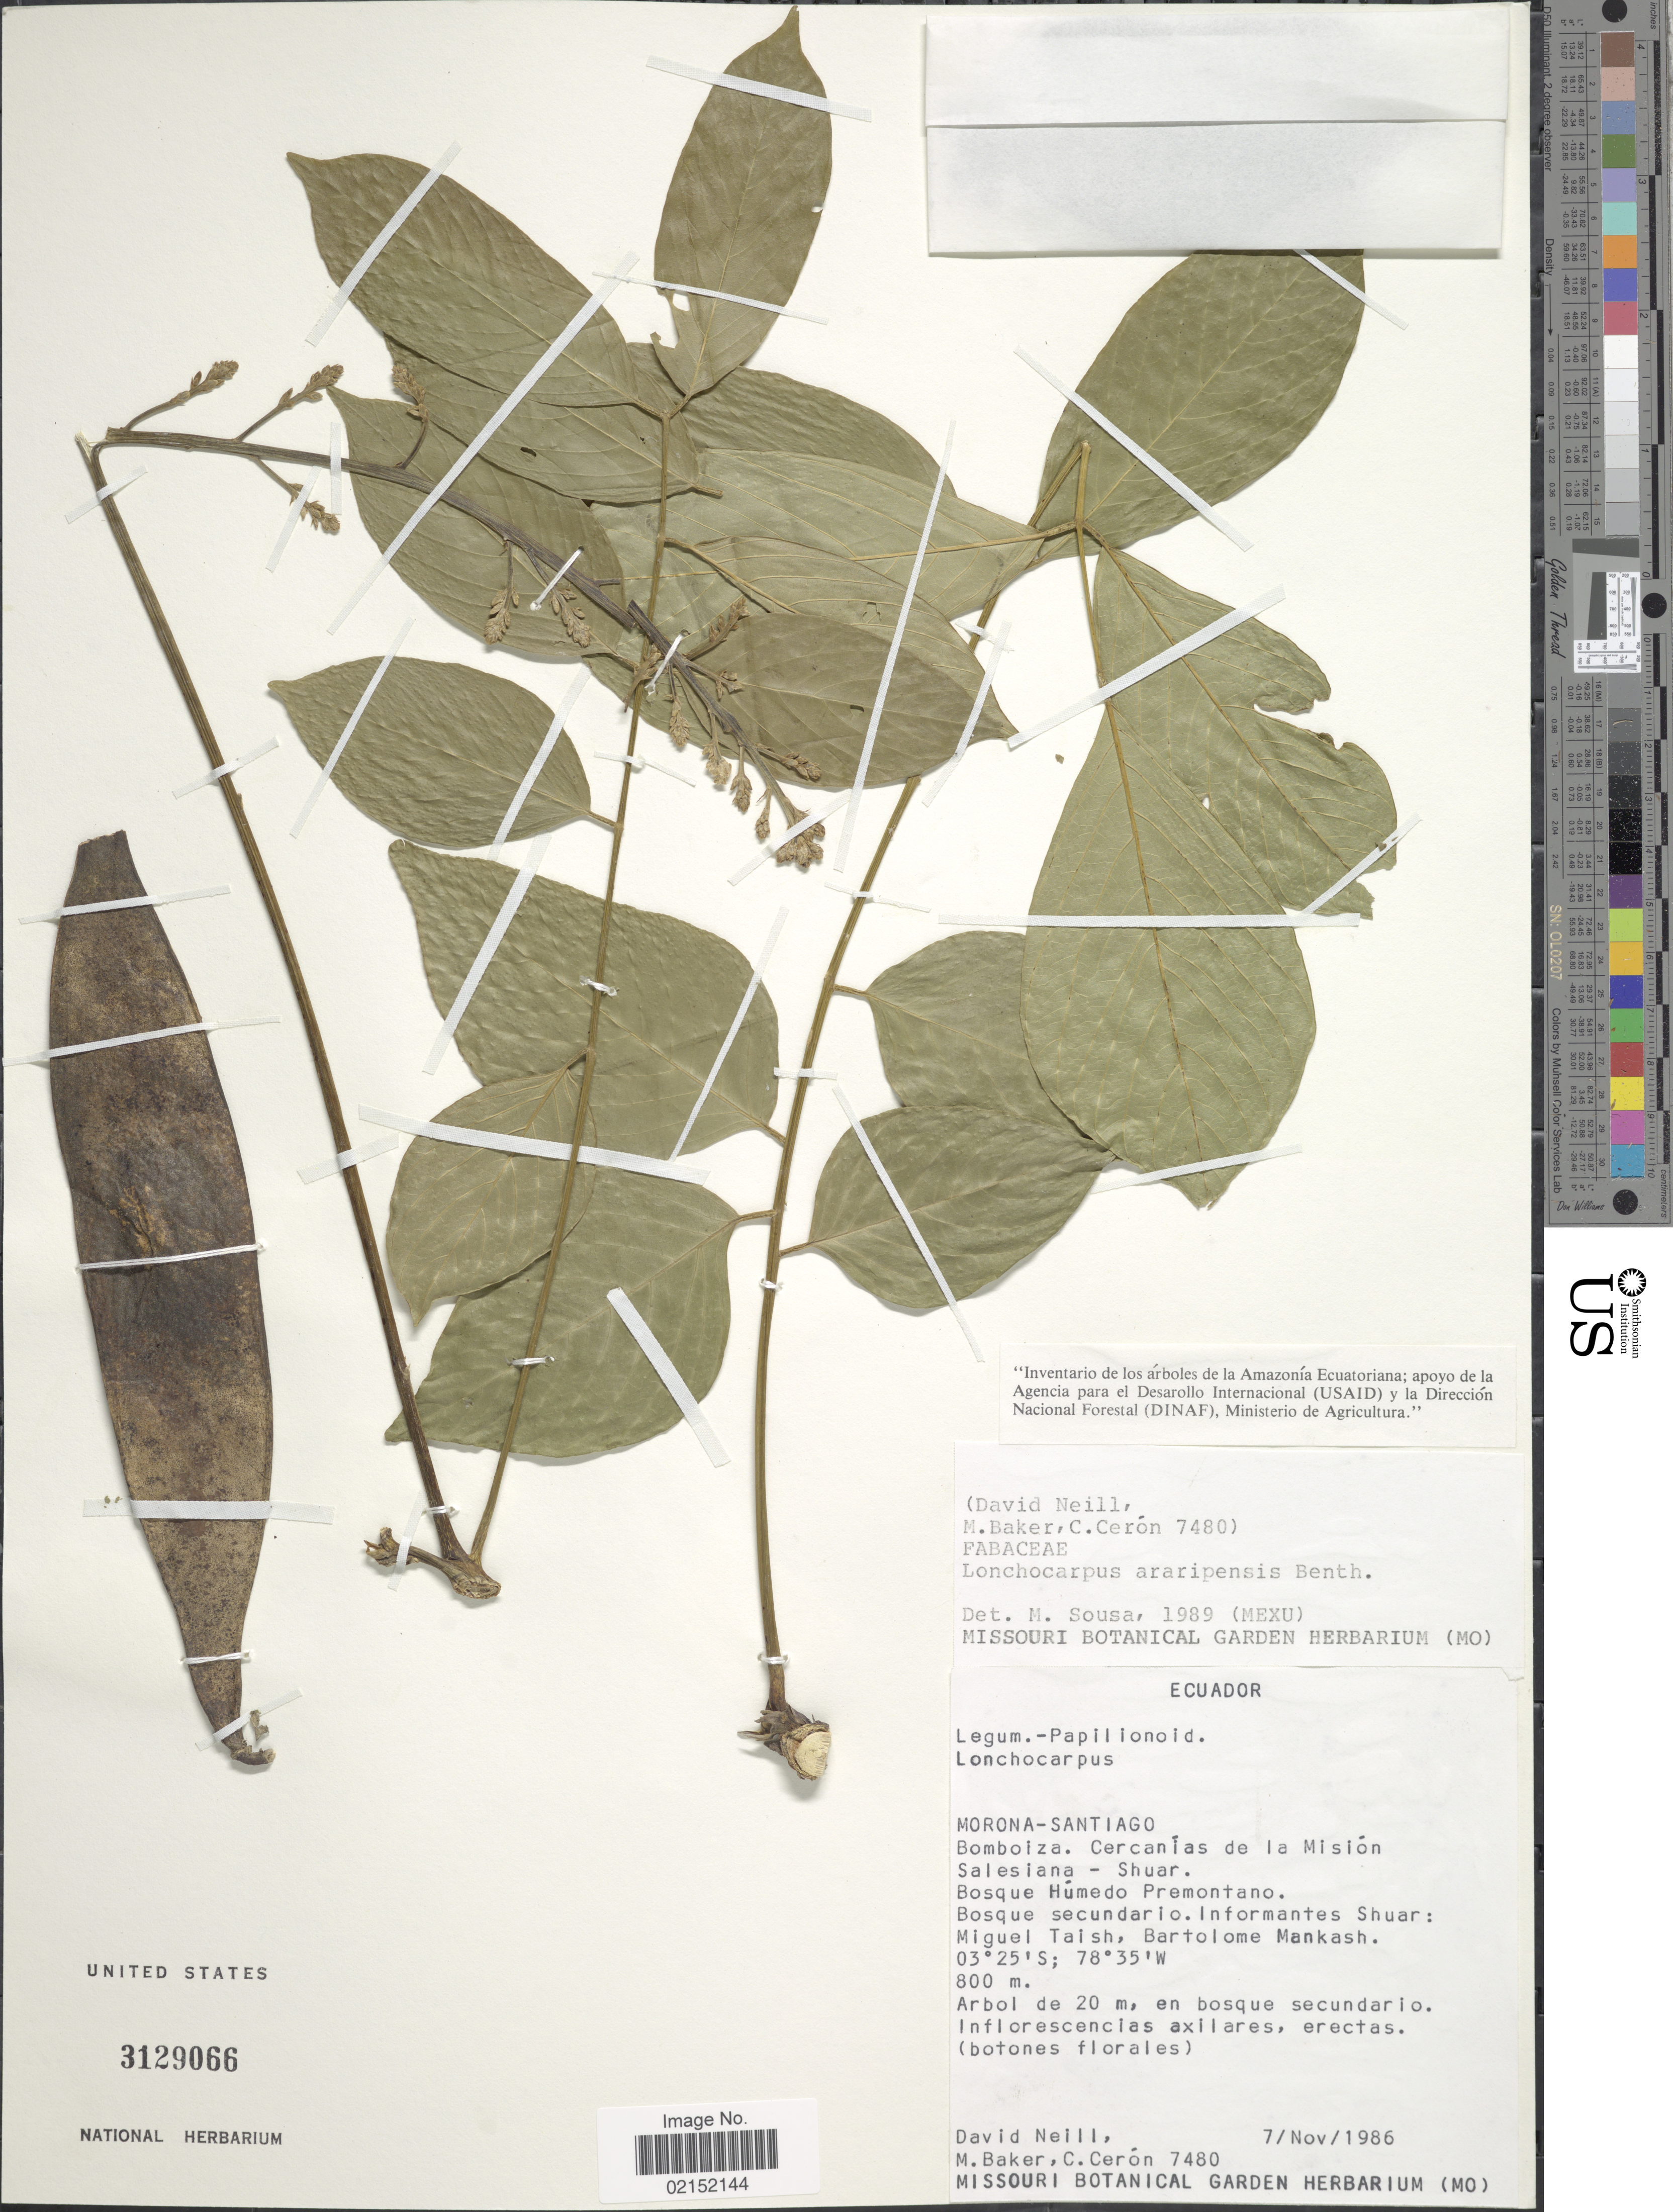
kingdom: Plantae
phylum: Tracheophyta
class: Magnoliopsida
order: Fabales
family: Fabaceae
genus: Dahlstedtia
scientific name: Dahlstedtia araripensis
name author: (Benth.) M.J. Silva & A.M.G. Azevedo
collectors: D. Neill, M. Baker & C. E. Cerón M.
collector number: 7480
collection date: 1986-11-07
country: Ecuador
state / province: Morona-Santiago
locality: Morono-Santiago, Bomboiza. Cercanias de la Mision, Salesiana - Shuar. Miguel Taish, Bartolome Mankash.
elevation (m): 800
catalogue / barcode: US 3129066